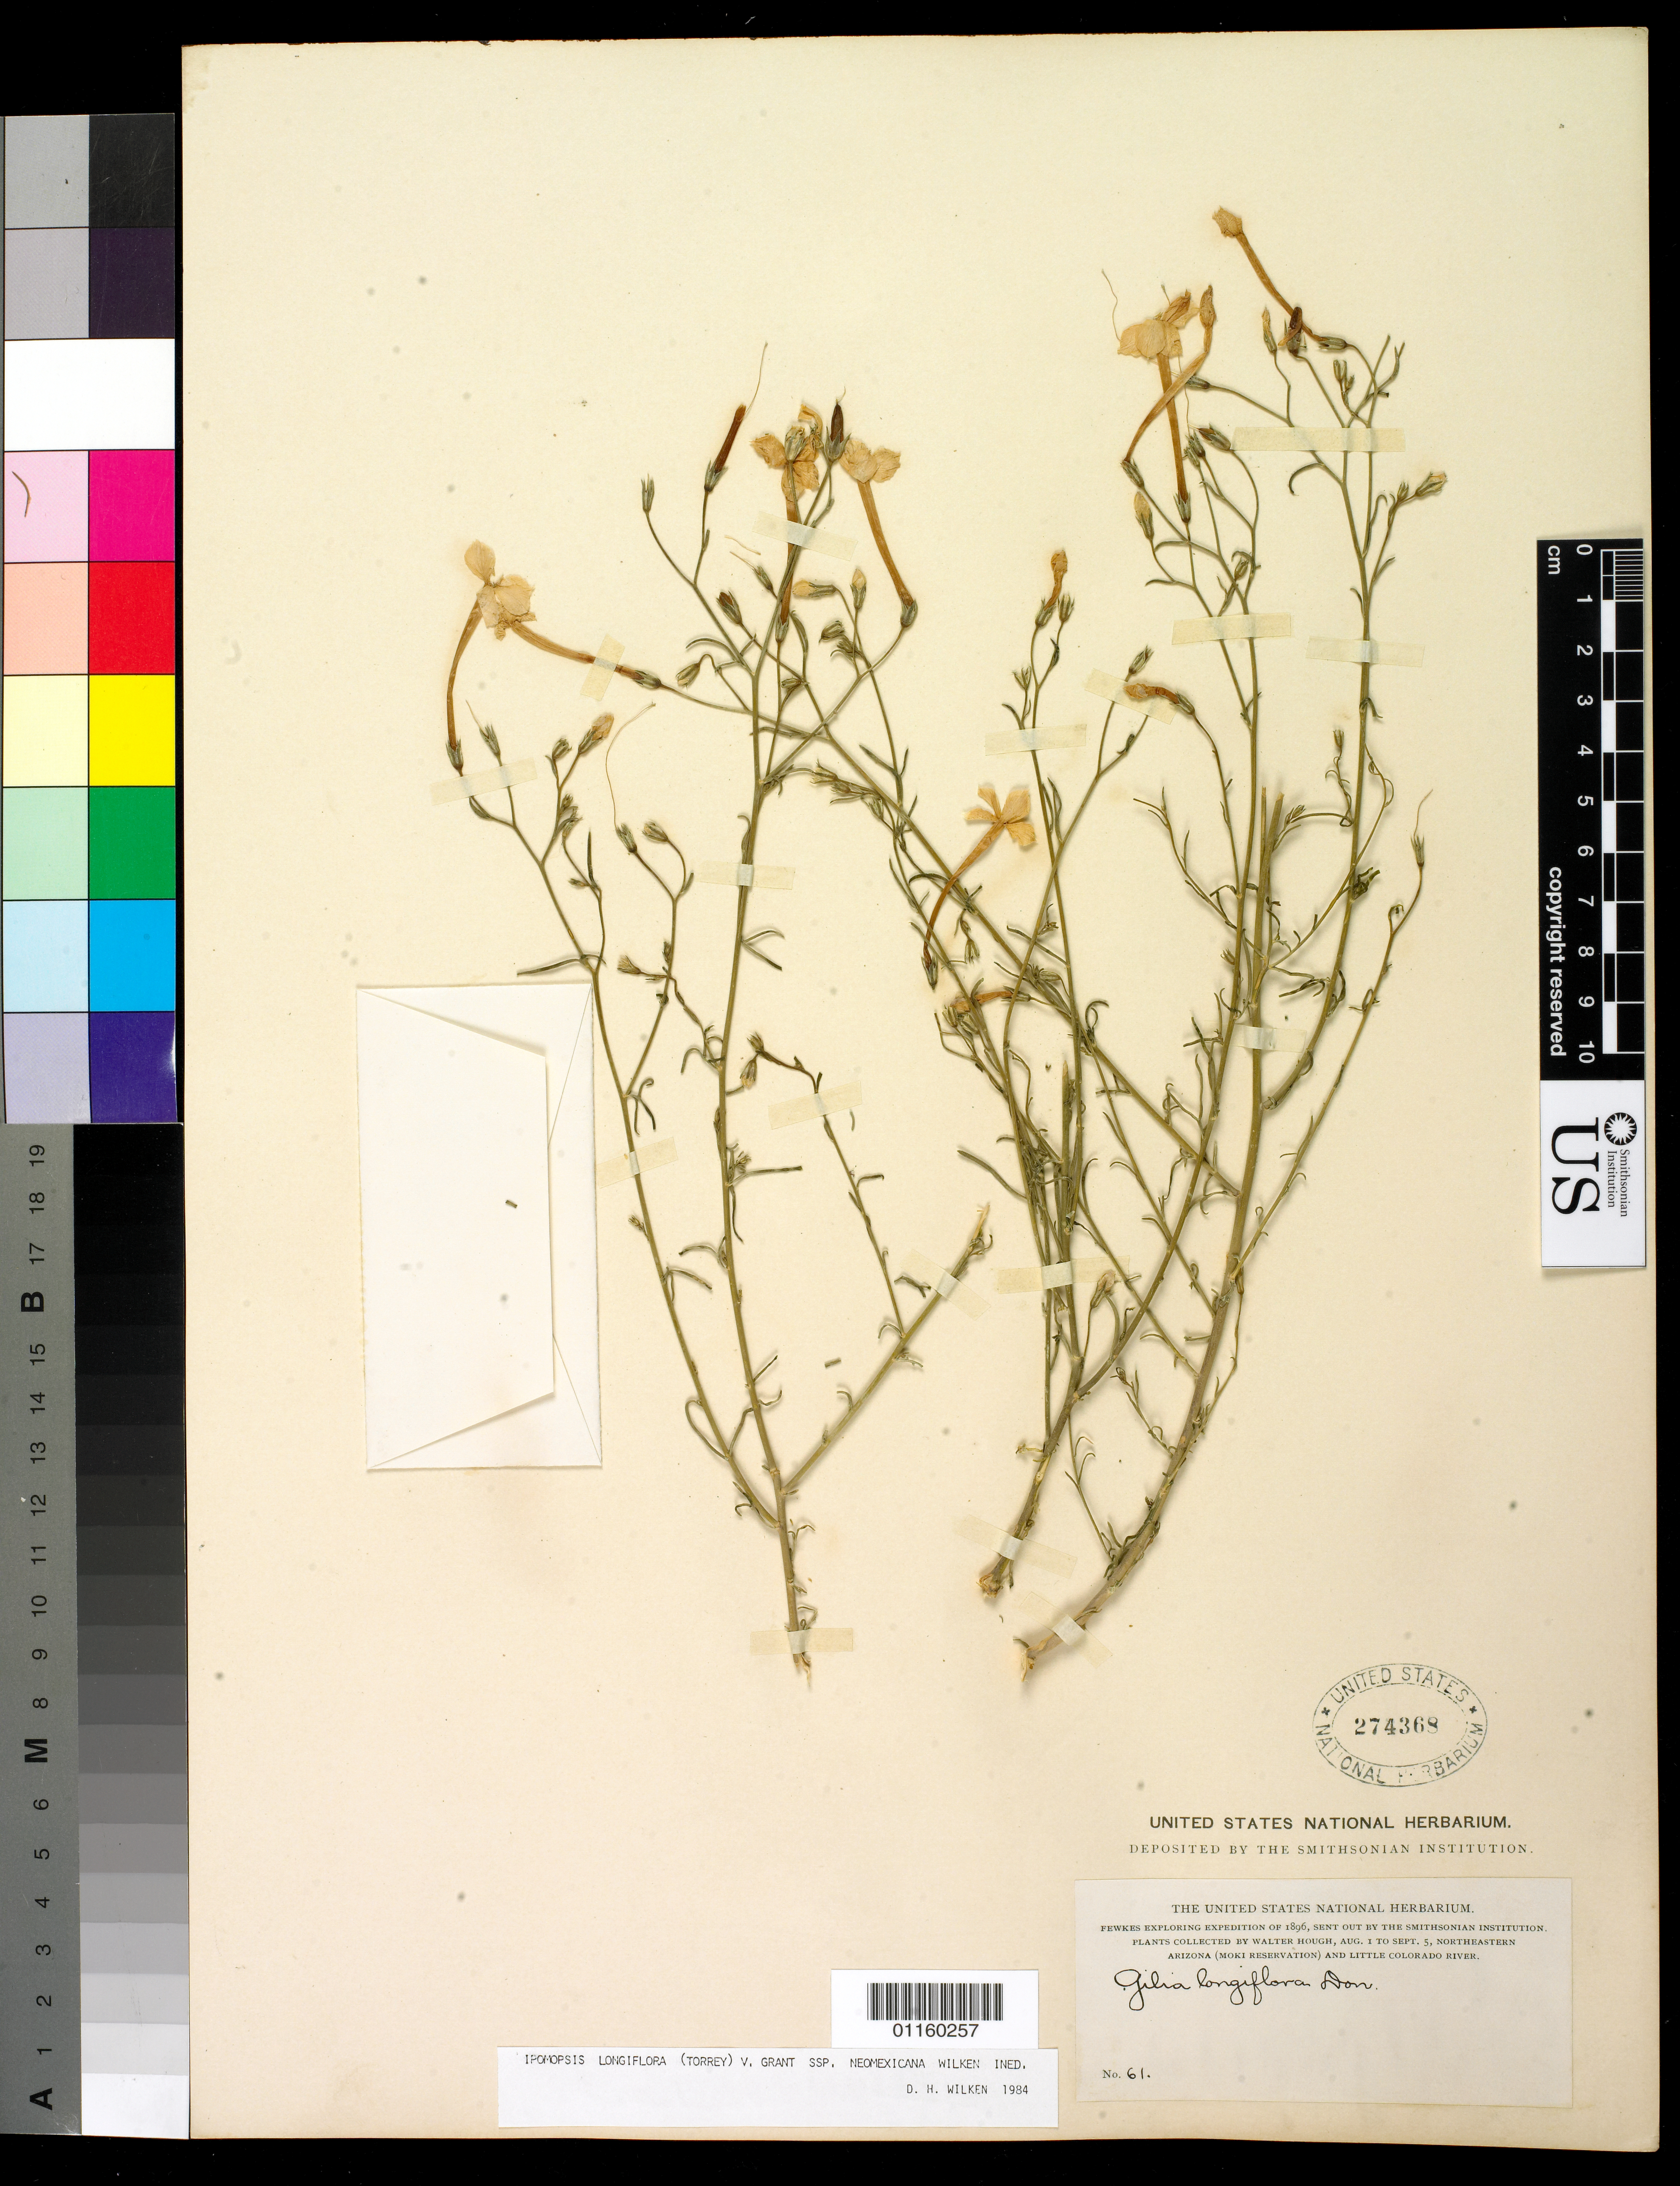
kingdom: Plantae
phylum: Tracheophyta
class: Magnoliopsida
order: Ericales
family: Polemoniaceae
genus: Ipomopsis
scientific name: Ipomopsis longiflora subsp. neomexicana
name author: (Torr.) V.E. Grant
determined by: Wilken, Dieter H.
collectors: W. Hough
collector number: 61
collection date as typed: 1 Aug 1896 to 5 Sep 1896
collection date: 1896-08-01/1896-09-05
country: United States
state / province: Arizona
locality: Moki Reservation and Little Colorado River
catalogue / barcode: US 274368